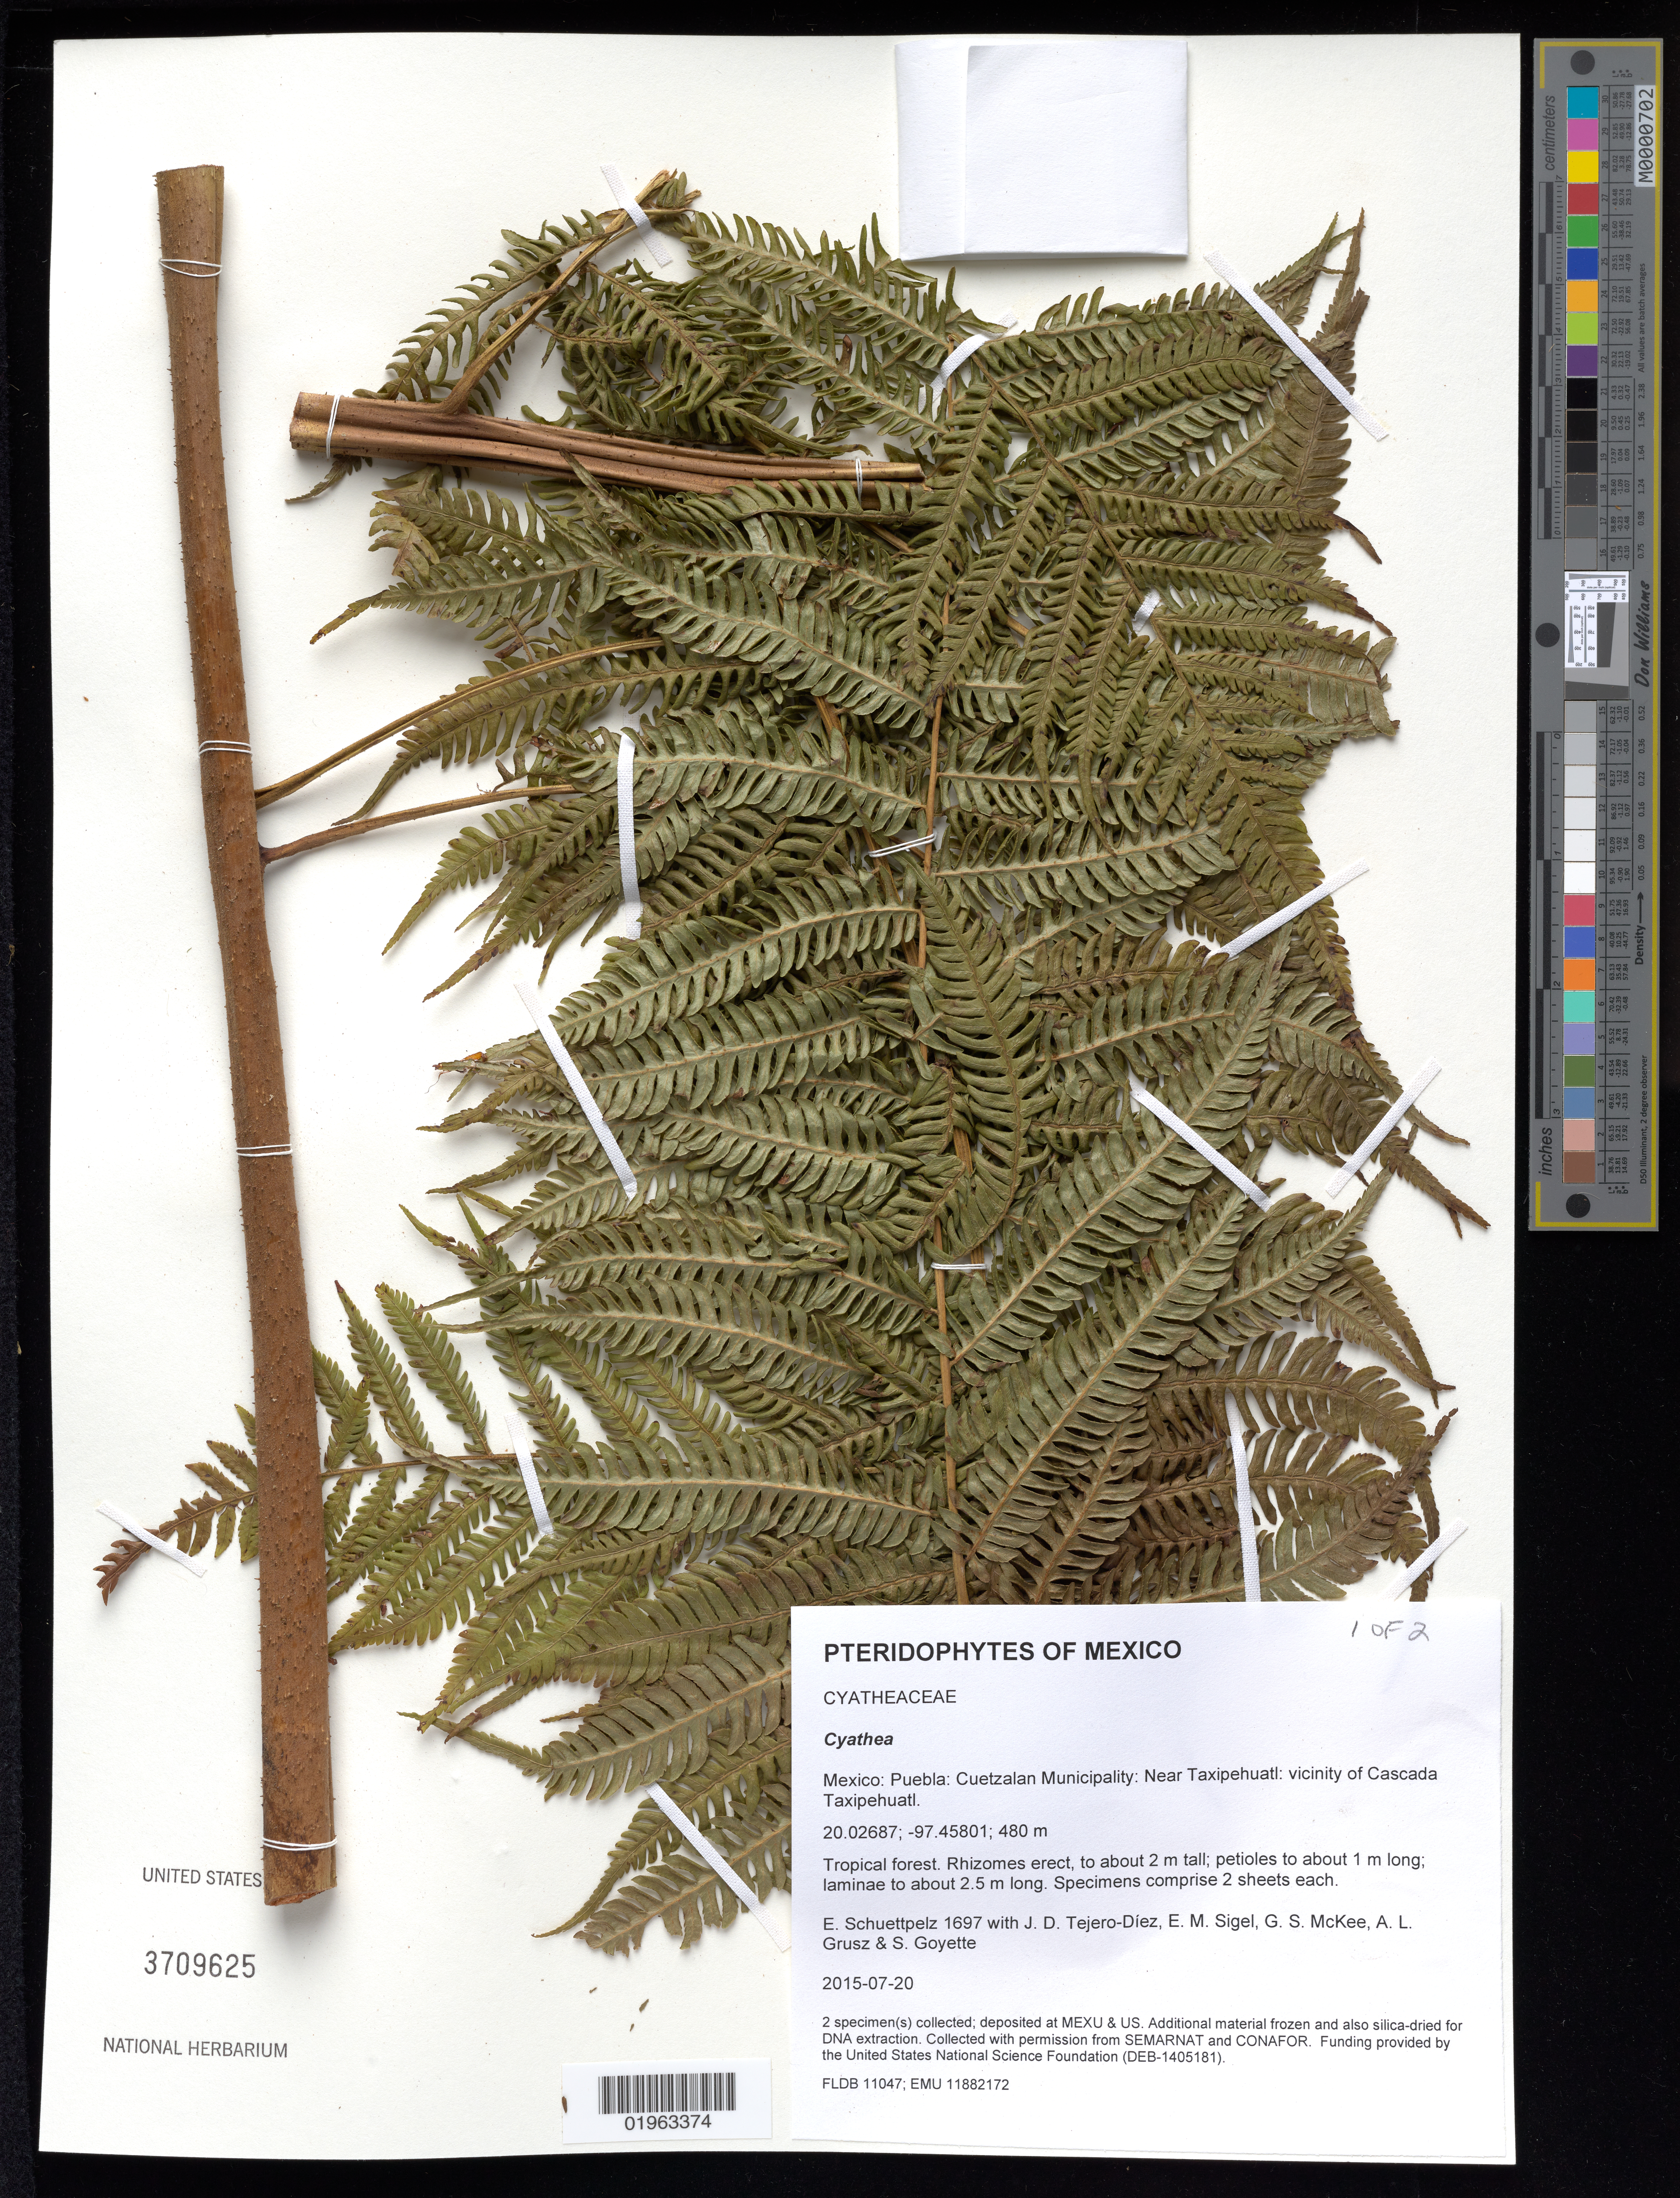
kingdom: Plantae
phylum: Tracheophyta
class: Polypodiopsida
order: Cyatheales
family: Cyatheaceae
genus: Cyathea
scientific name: Cyathea sp.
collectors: E. Schuettpelz, D. Tejero-Díez, E. M. Sigel, G. S. McKee & A. Grusz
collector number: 1697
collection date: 2015-07-20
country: Mexico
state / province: Puebla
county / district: Cuetzalan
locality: Near Taxipehuatl: vicinity of Cascada Taxipehuatl.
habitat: Tropical forest.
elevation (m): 480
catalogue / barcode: US 3709625